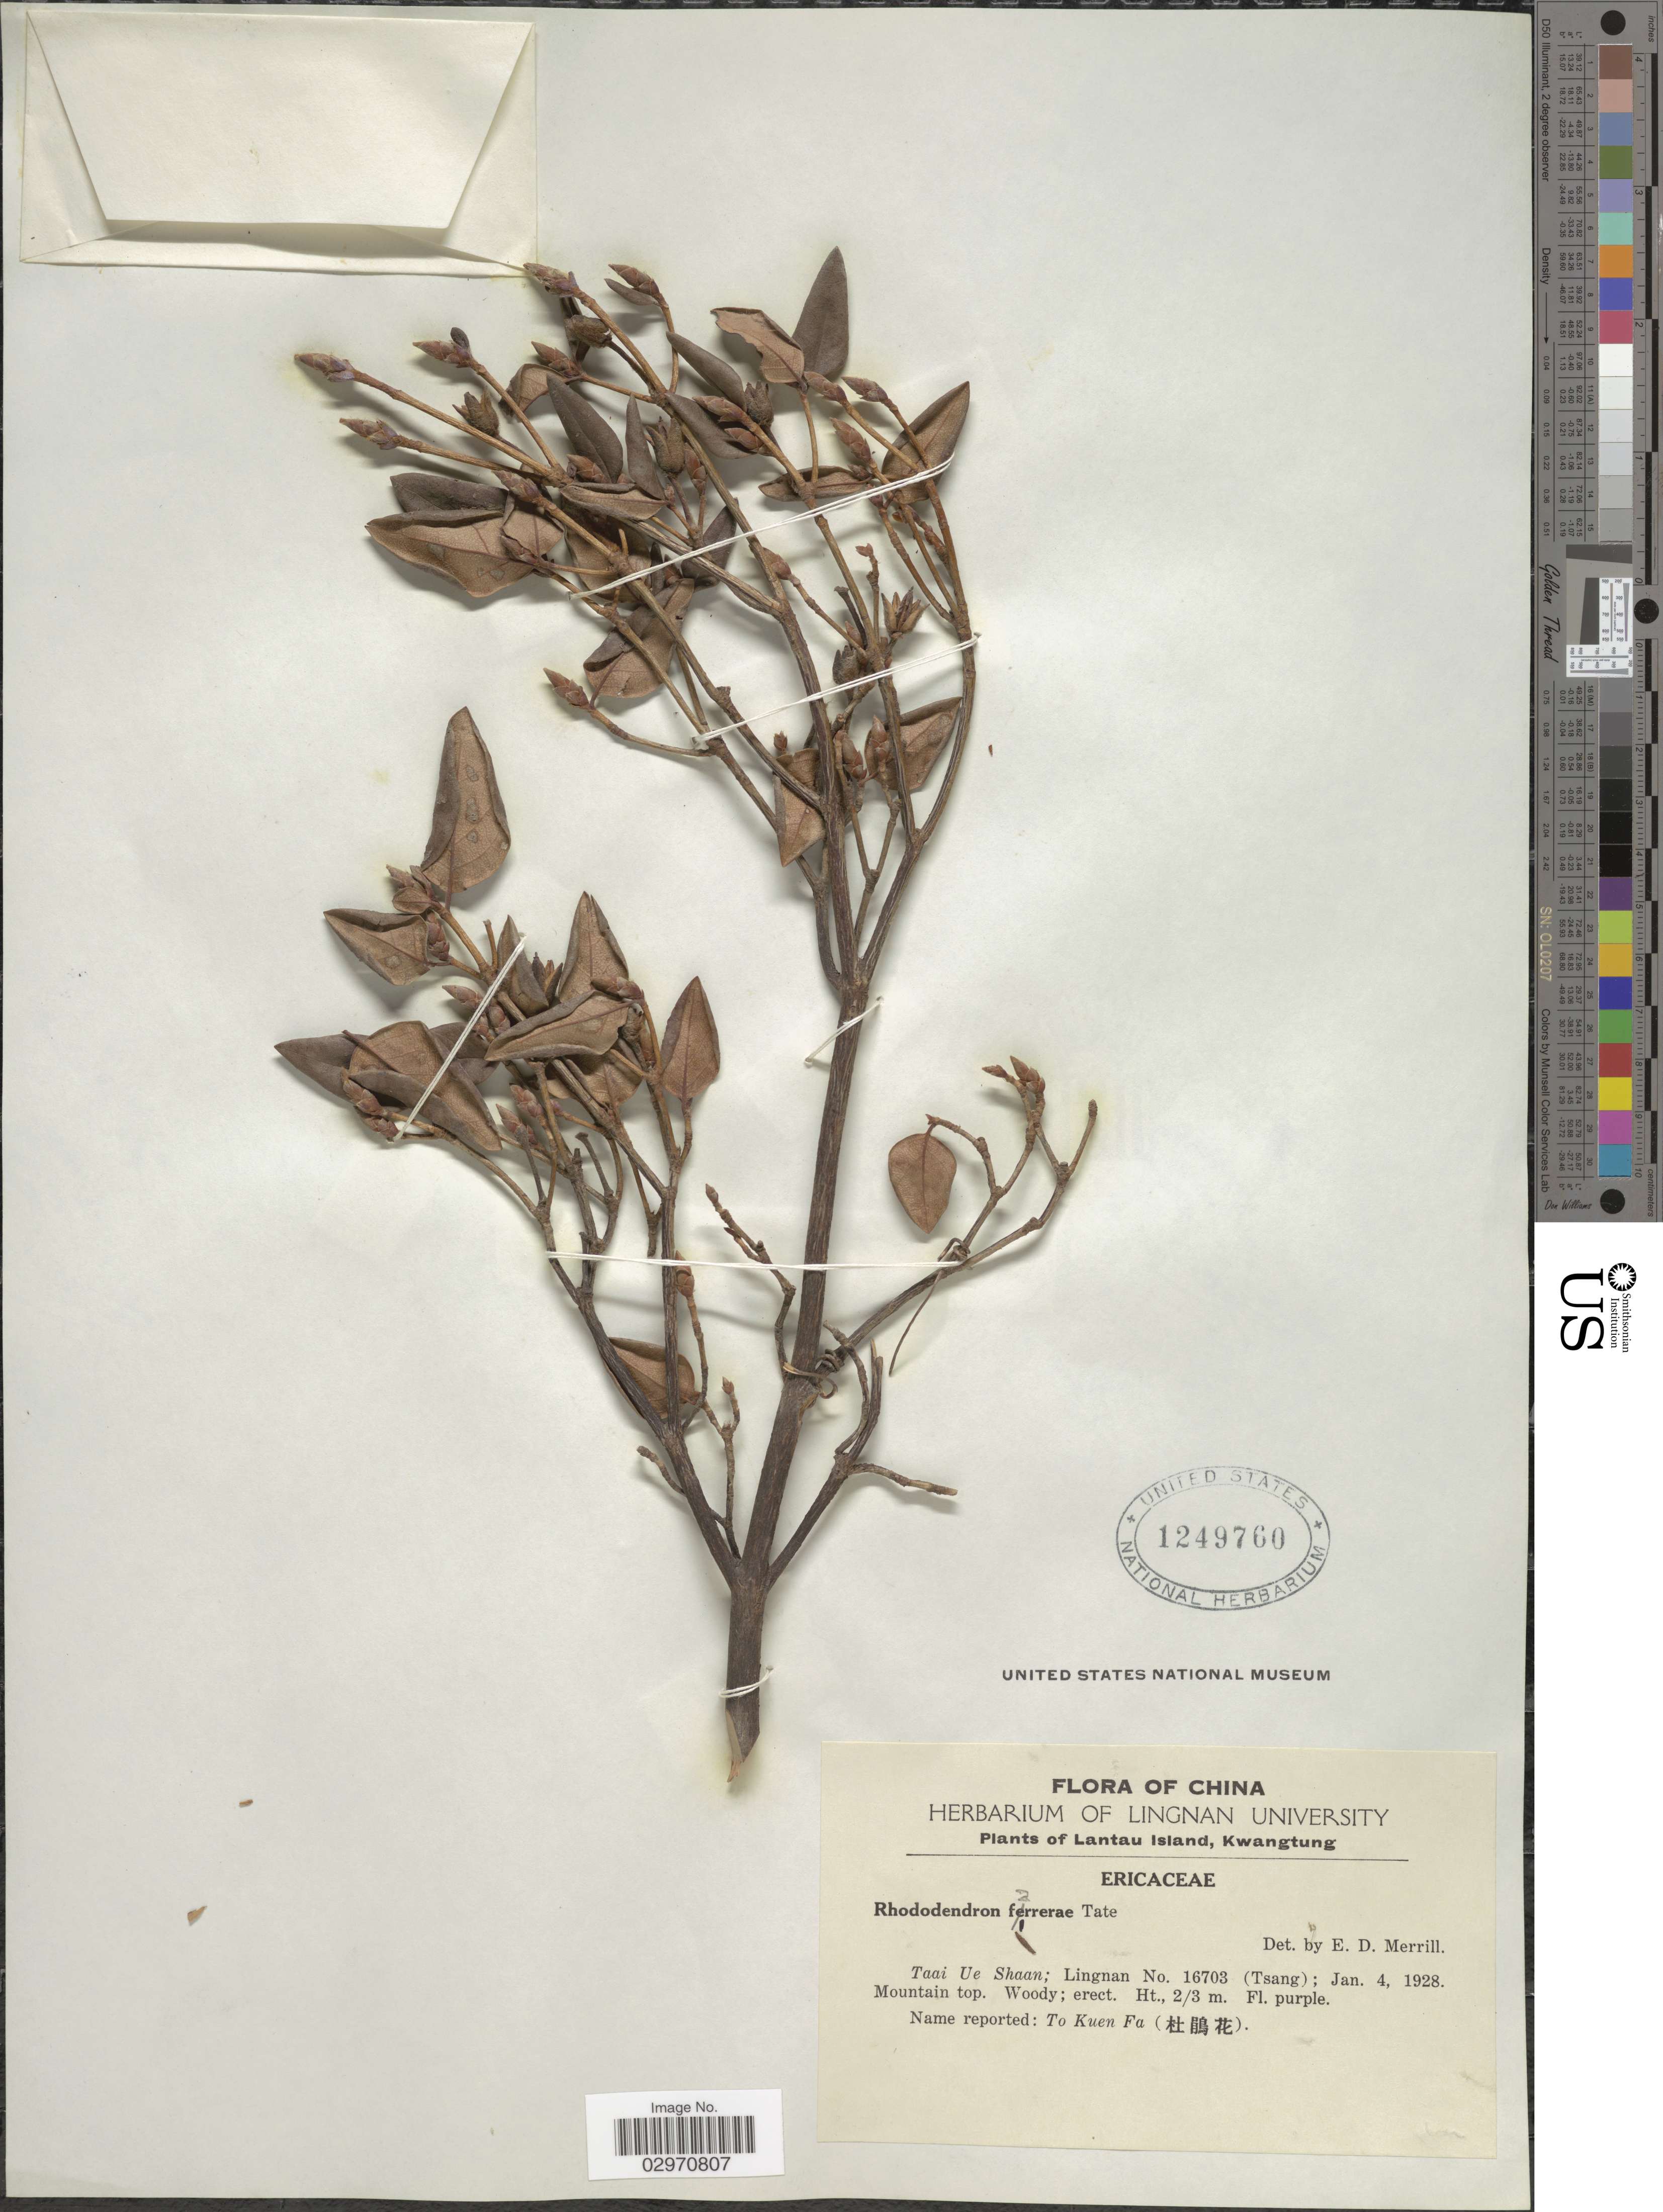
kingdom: Plantae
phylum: Tracheophyta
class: Magnoliopsida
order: Ericales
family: Ericaceae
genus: Rhododendron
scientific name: Rhododendron farrerae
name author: Sweet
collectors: -- Tsang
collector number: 16703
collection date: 1928-01-04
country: China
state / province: Guangdong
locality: Lantau Island, Kwangtung. Taai Ue Shaan.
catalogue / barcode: US 1249760